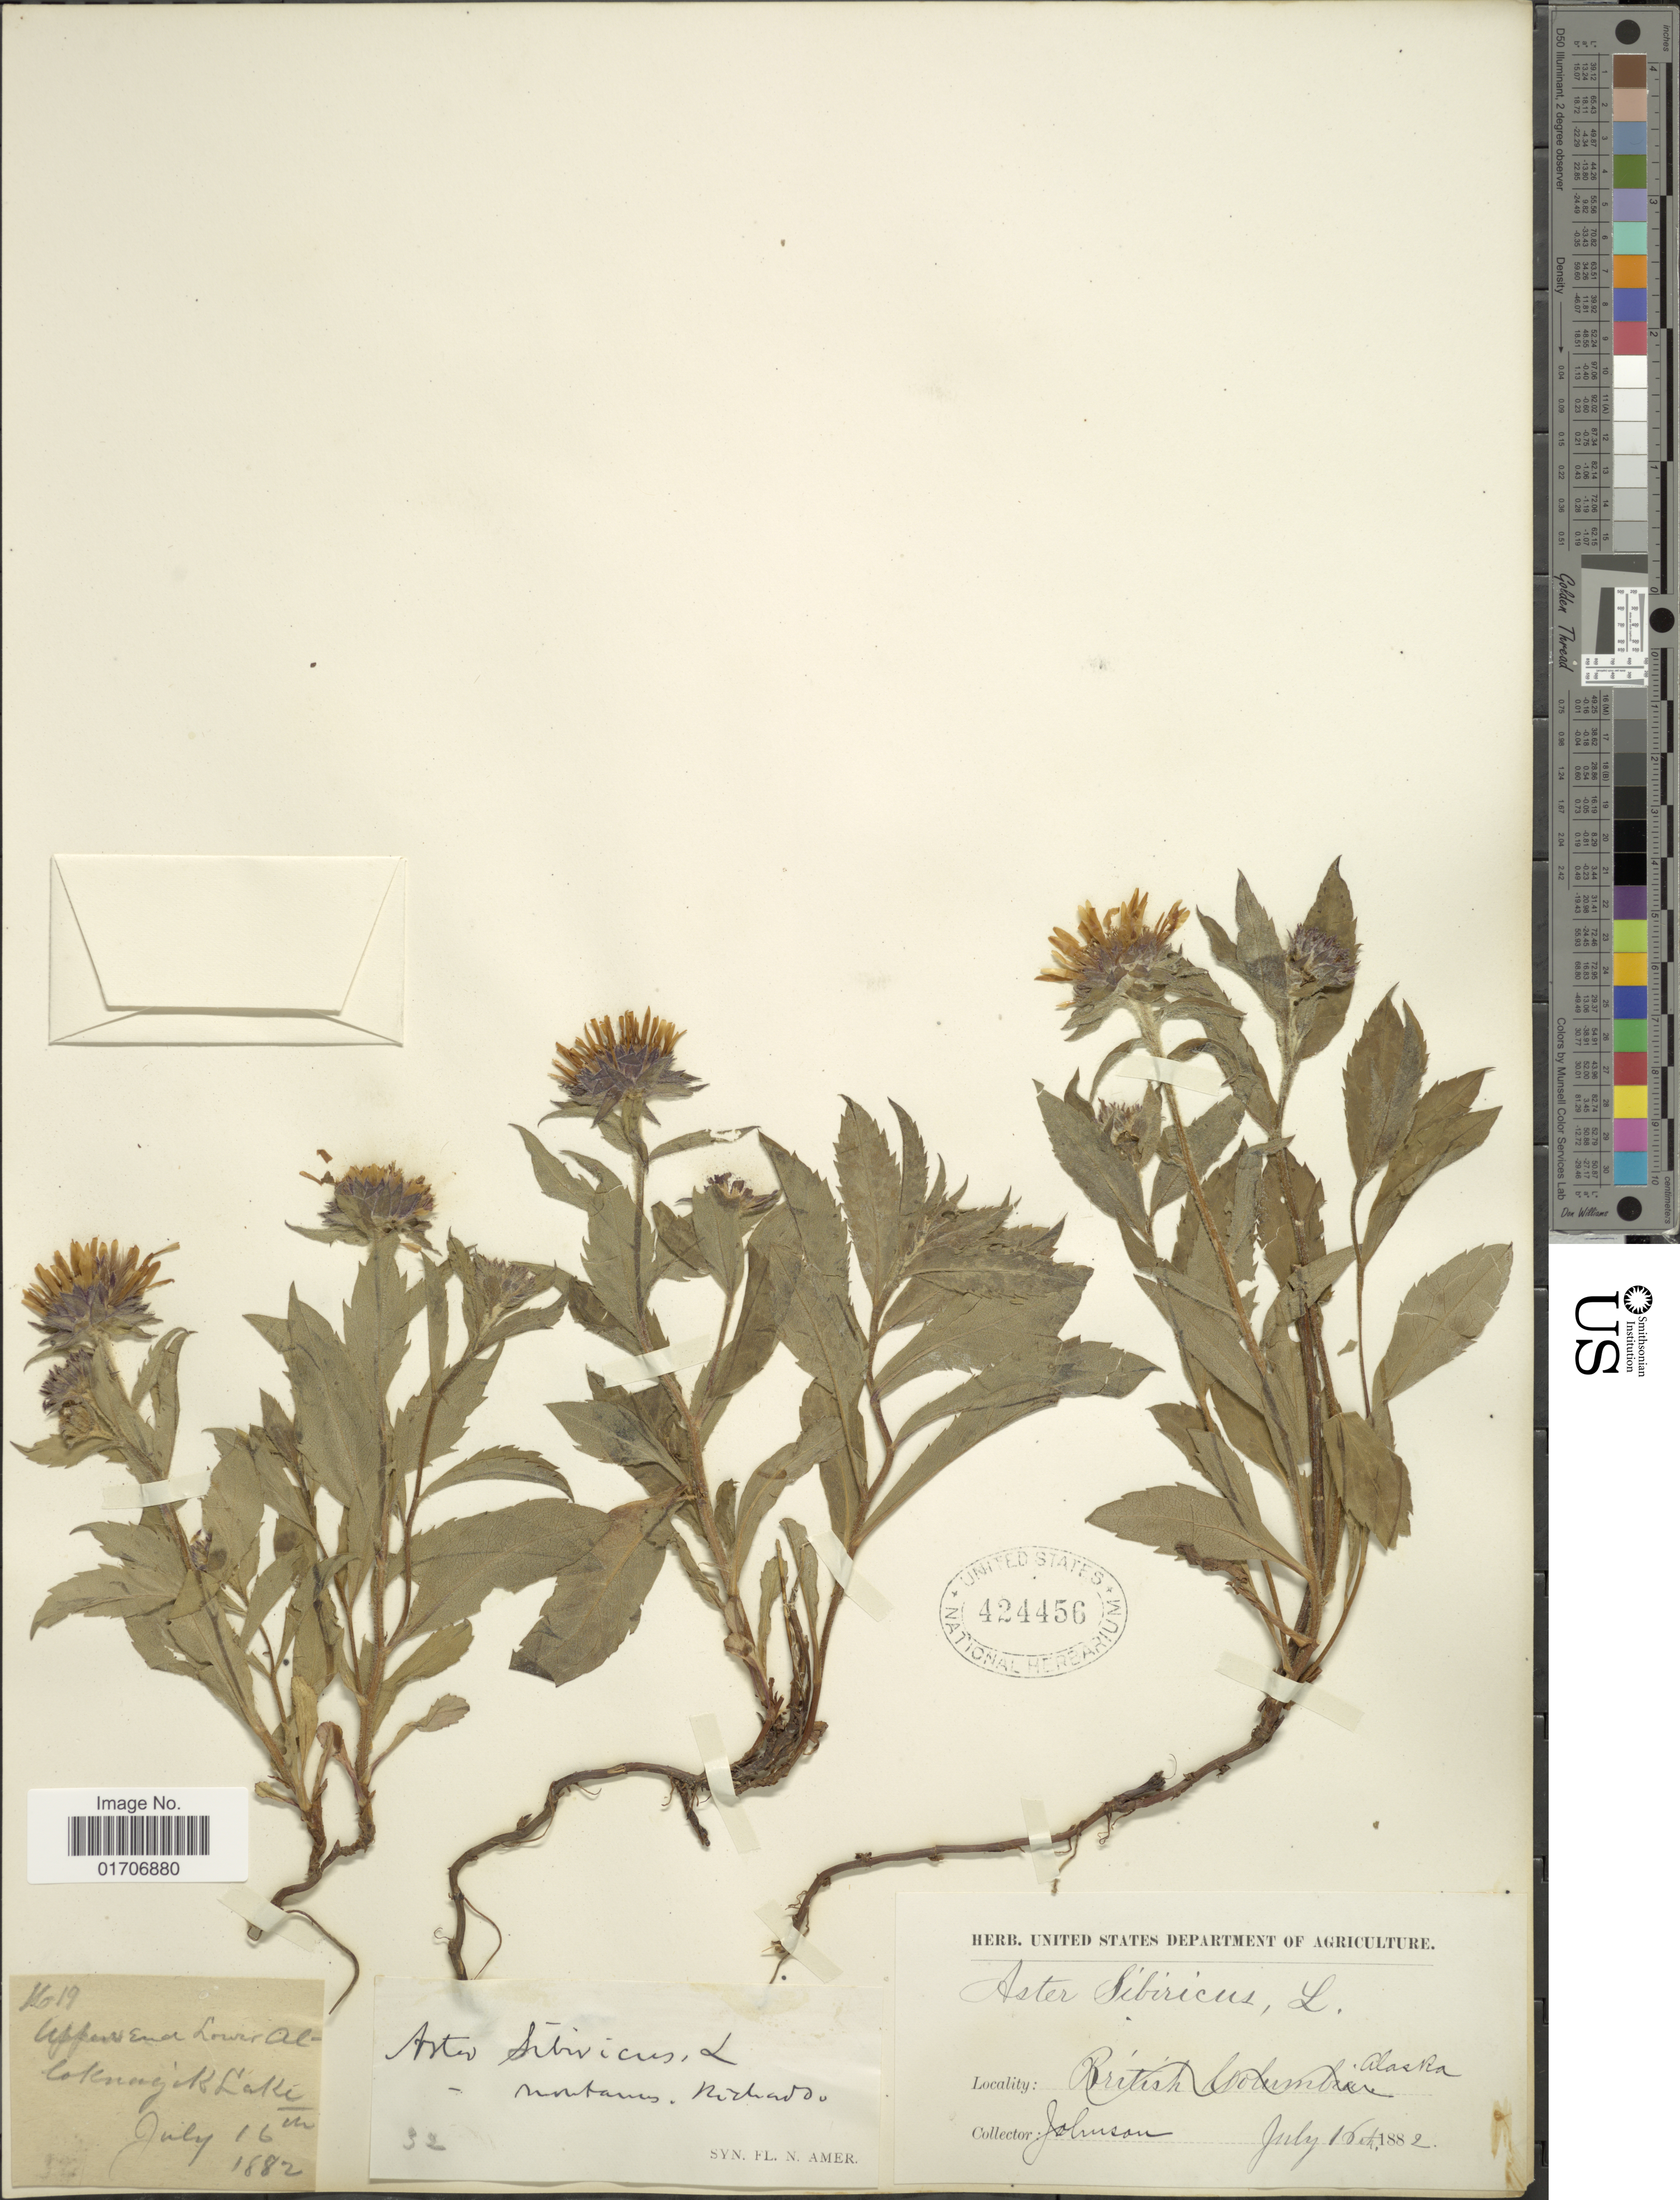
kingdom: Plantae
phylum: Tracheophyta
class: Magnoliopsida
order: Asterales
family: Asteraceae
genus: Eurybia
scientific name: Eurybia sibirica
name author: (L.) G.L. Nesom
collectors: -- Johnson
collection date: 1882-07-16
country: United States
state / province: Alaska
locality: Ioknugik lake. [interpreted]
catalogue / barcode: US 424456